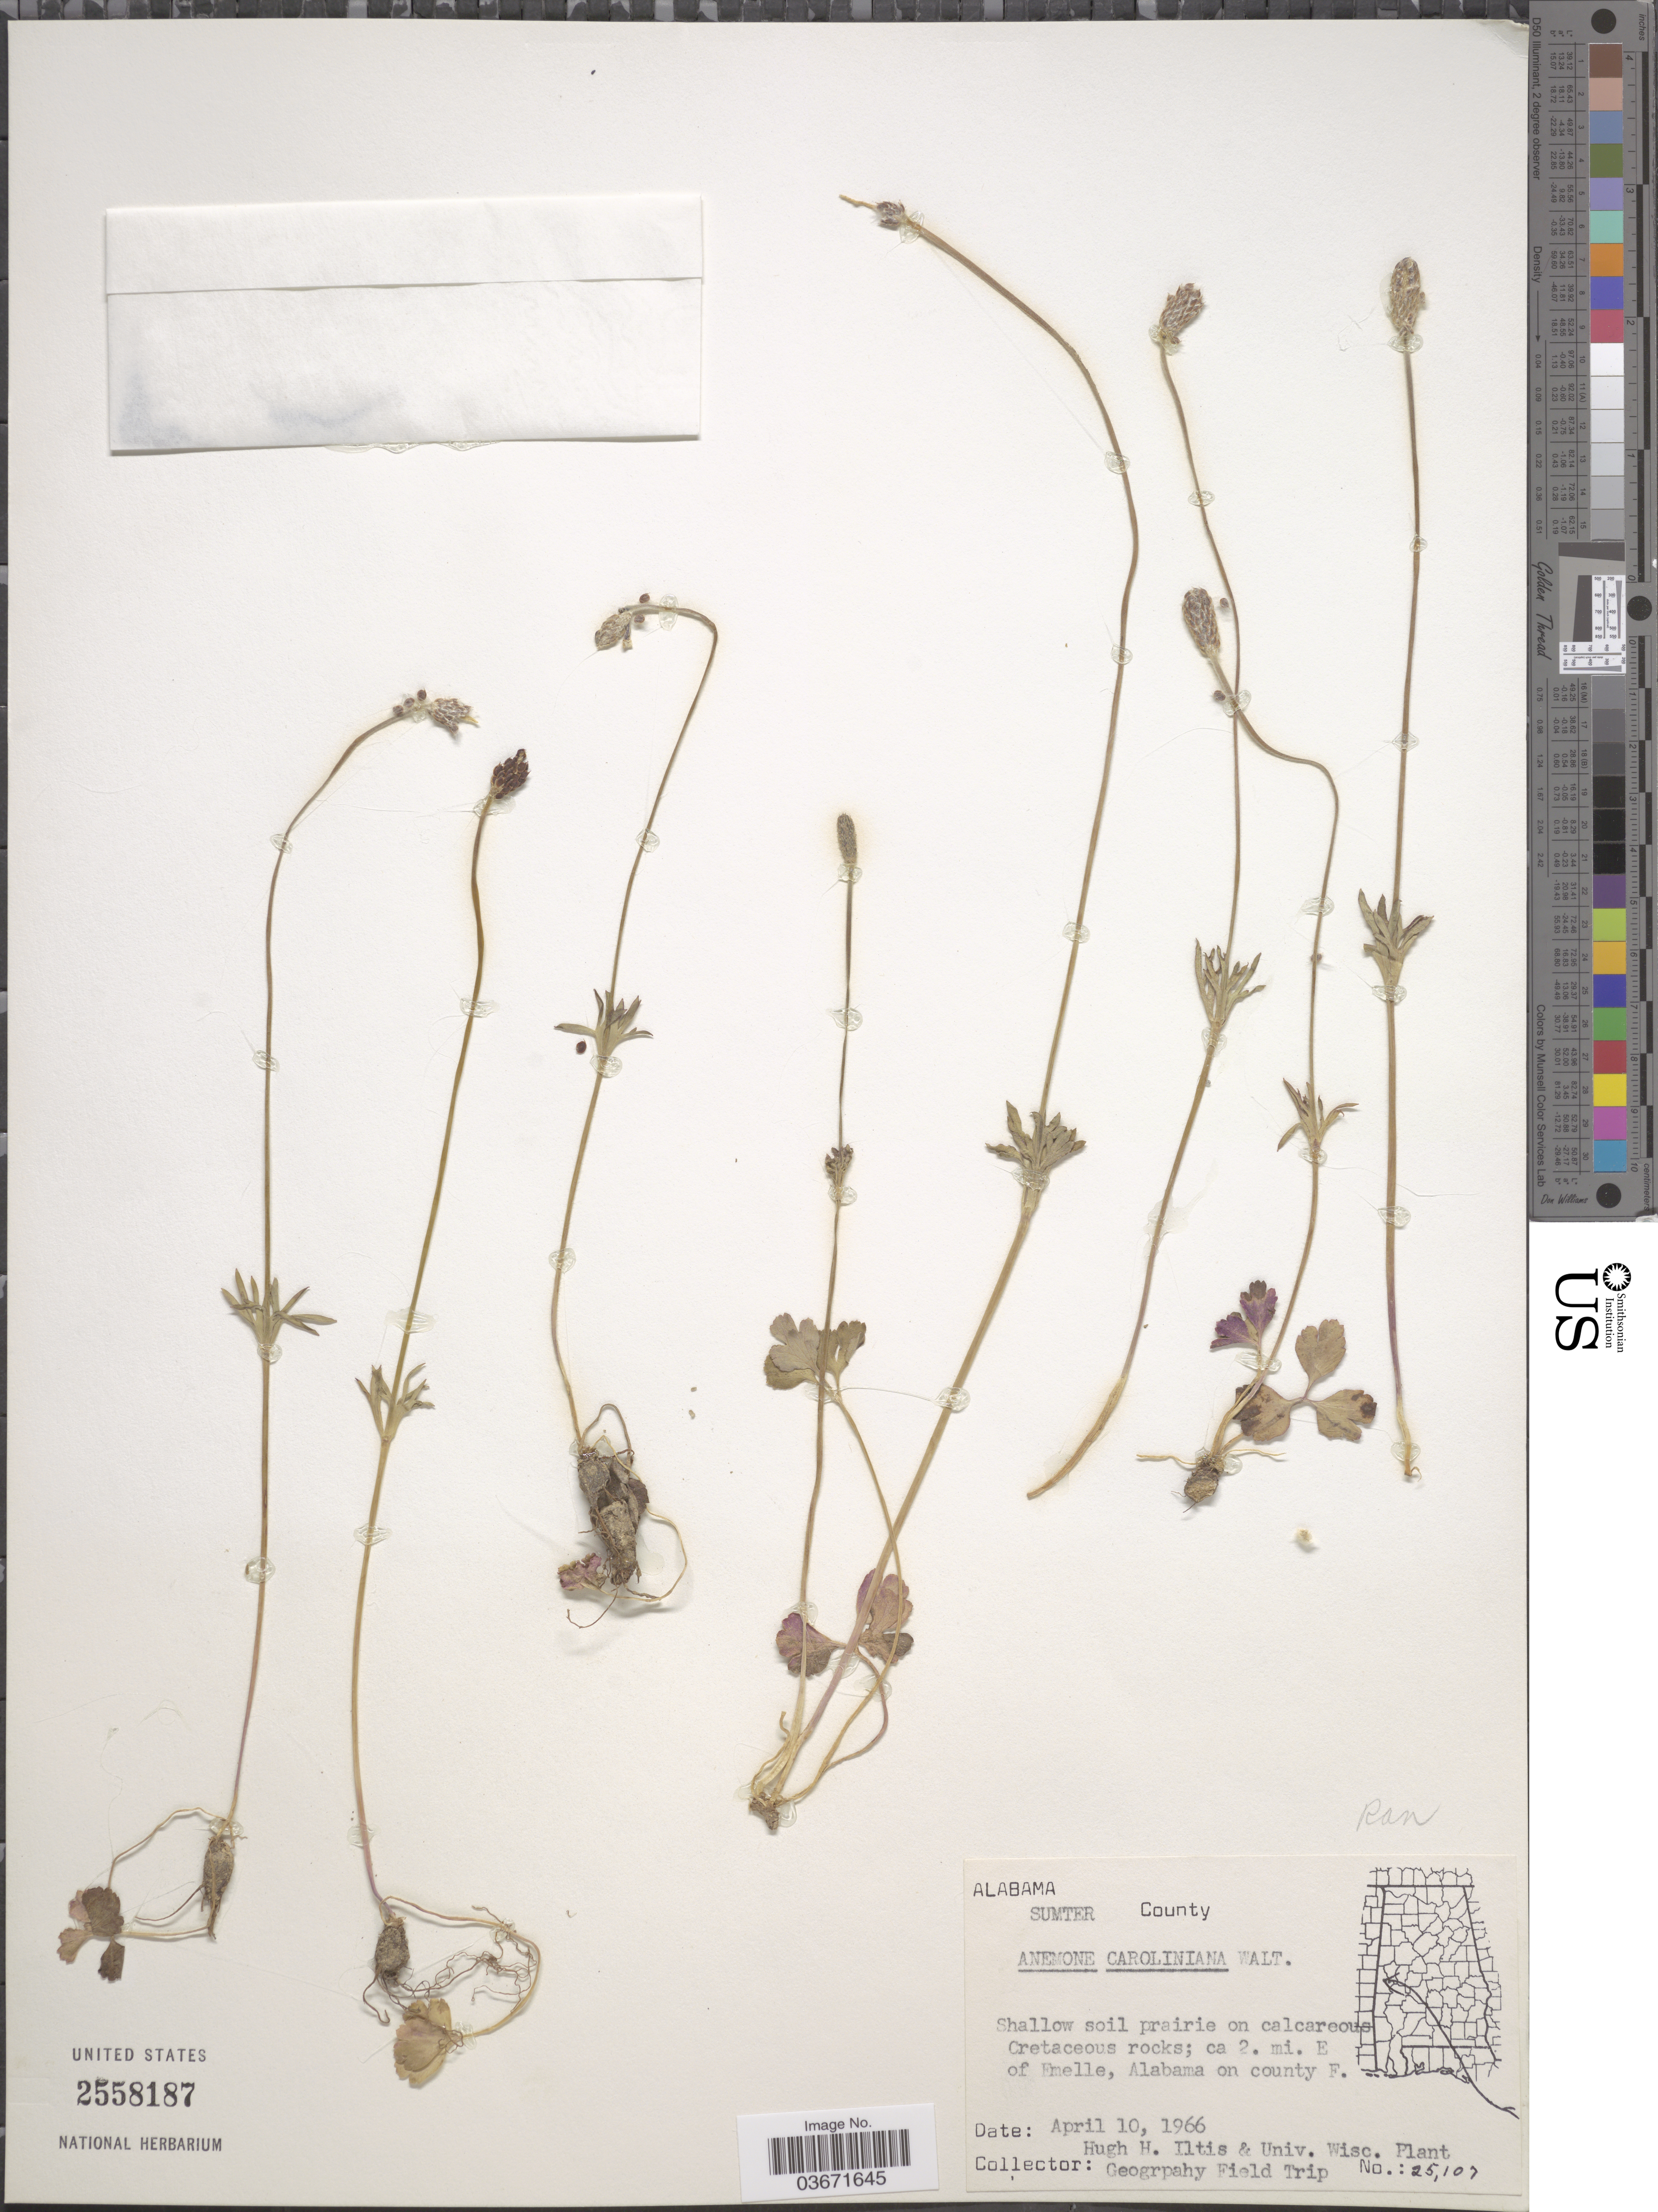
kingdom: Plantae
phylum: Tracheophyta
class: Magnoliopsida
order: Ranunculales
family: Ranunculaceae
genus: Anemone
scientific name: Anemone caroliniana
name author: Walter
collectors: H. H. Iltis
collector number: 25107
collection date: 1966-04-10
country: United States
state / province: Alabama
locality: Sumter County. Ca 2 mi. E of Emelle, Alabama on county F.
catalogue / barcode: US 2558187